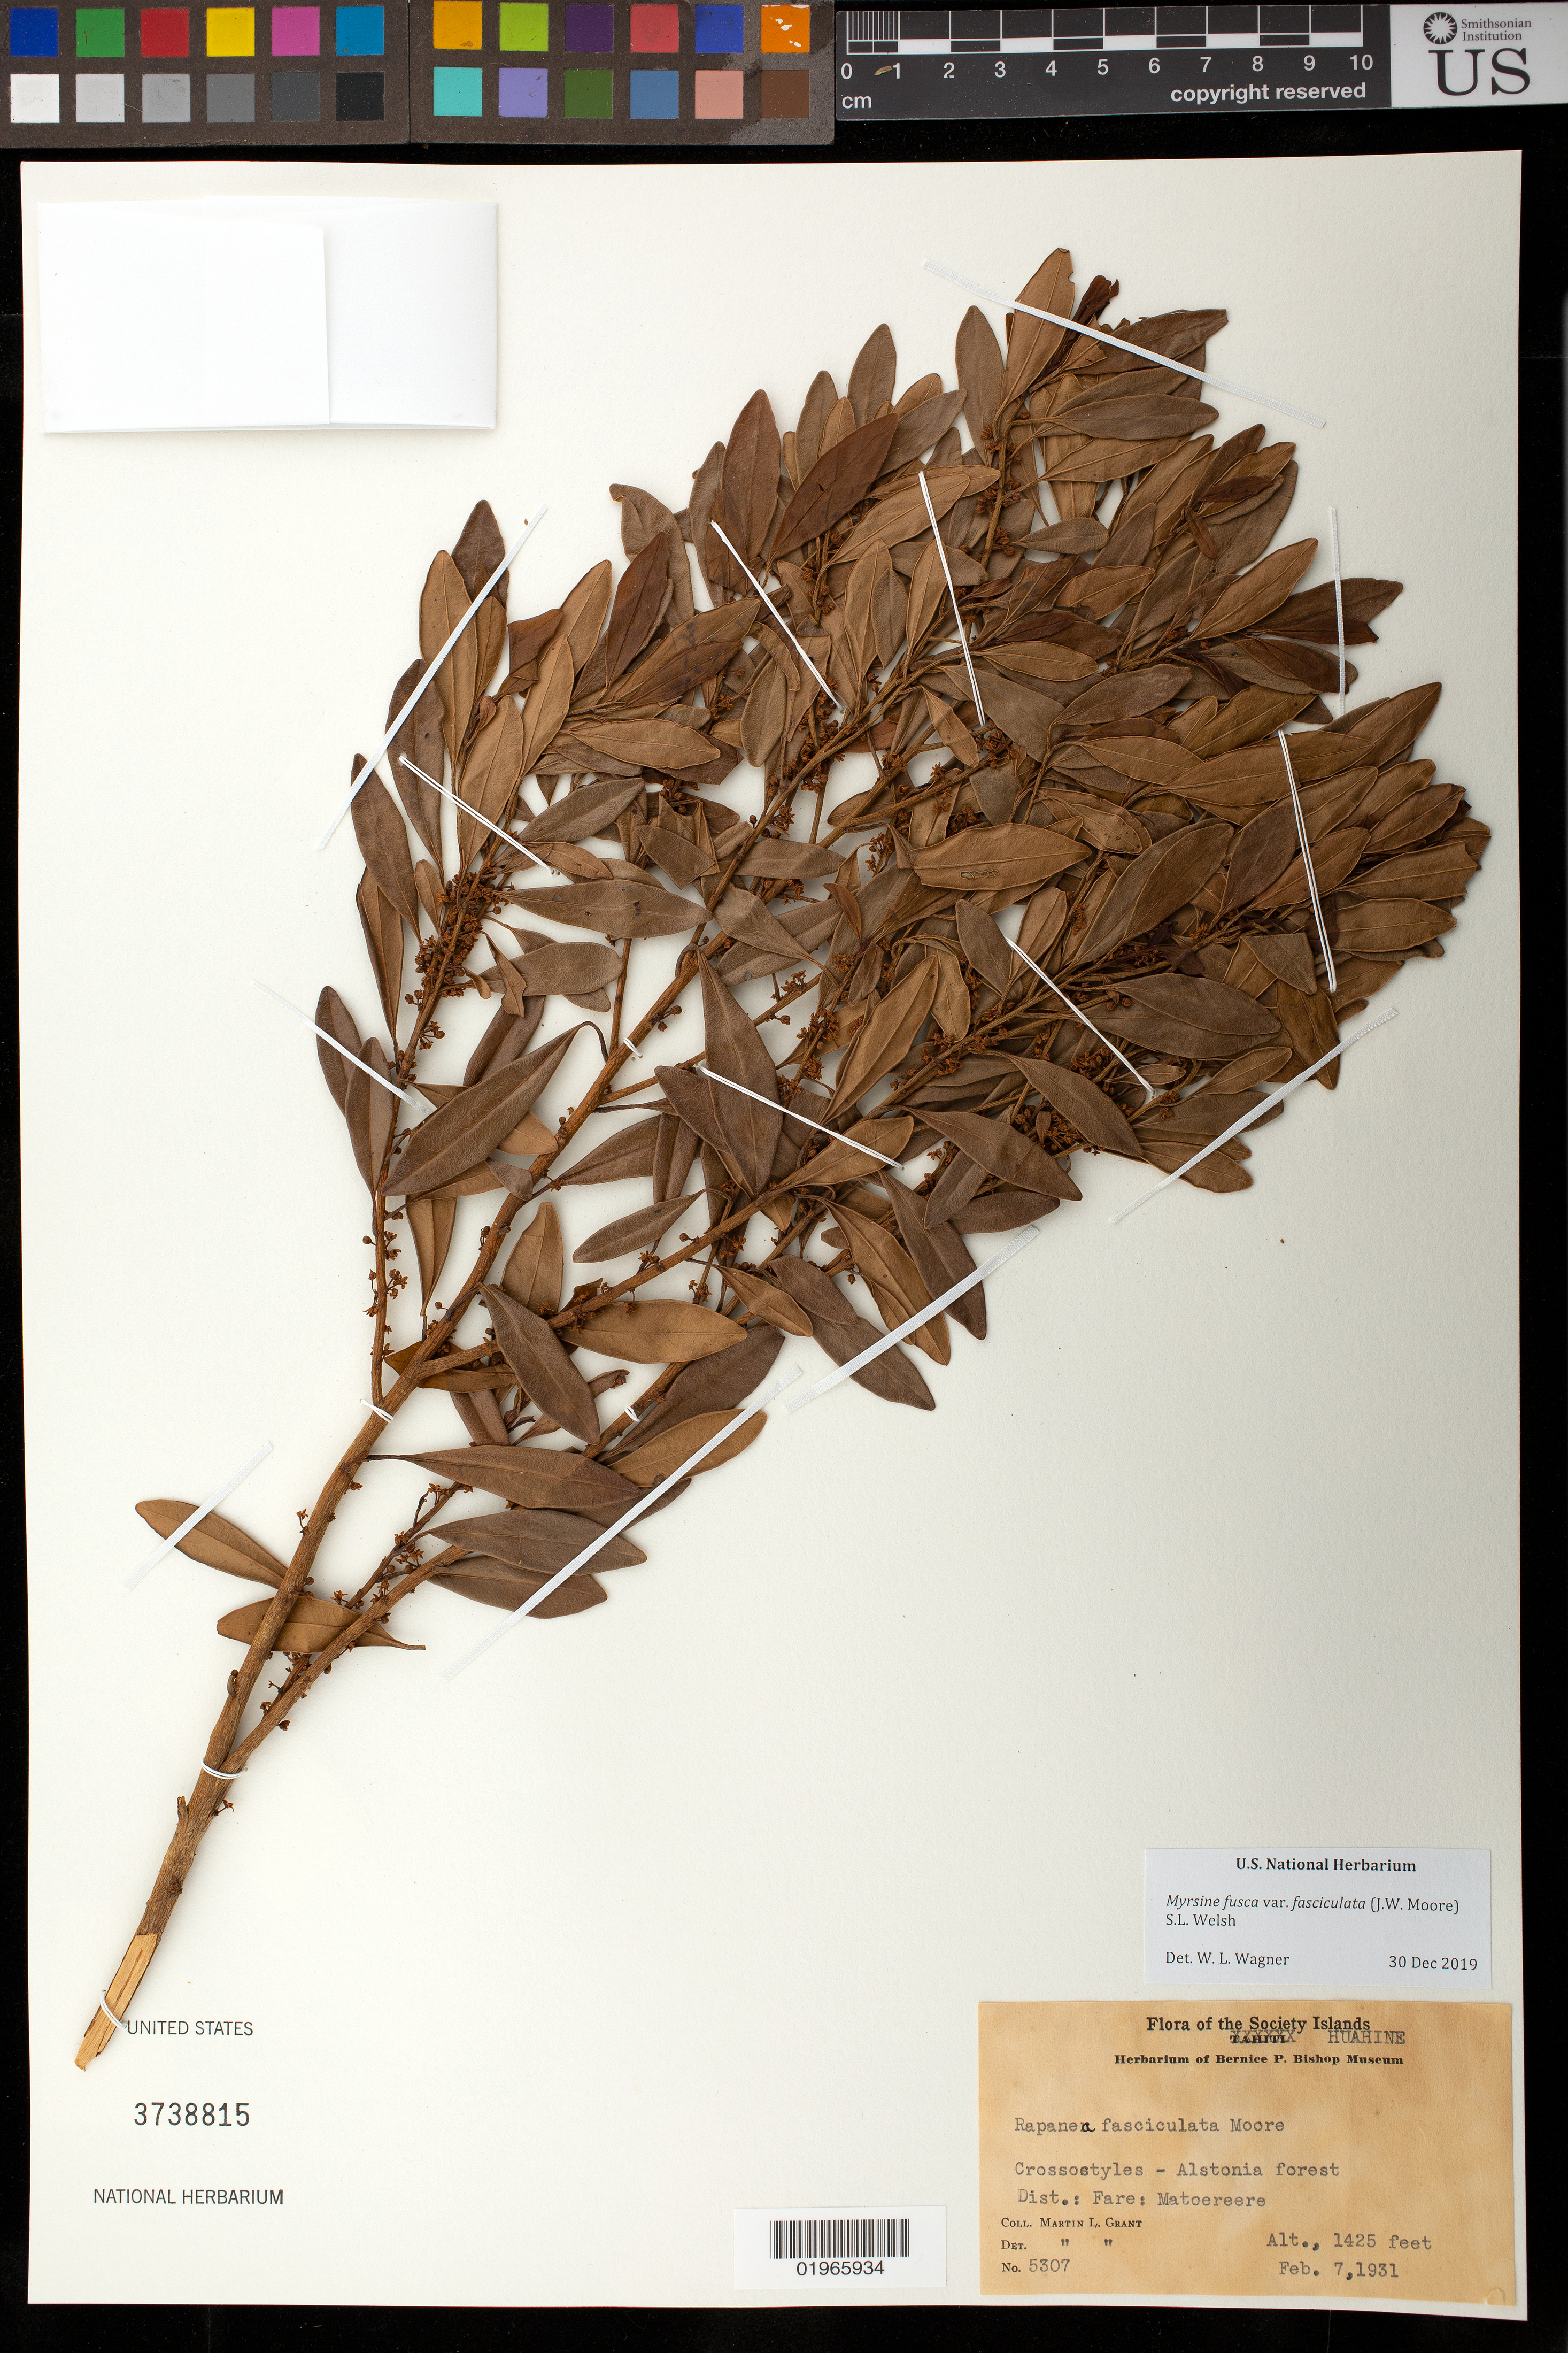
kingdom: Plantae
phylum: Tracheophyta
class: Magnoliopsida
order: Ericales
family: Primulaceae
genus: Myrsine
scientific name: Myrsine fusca var. fasciculata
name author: (J.W. Moore) S.L. Welsh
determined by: Wagner, W. L., (BOT), Smithsonian Institution - National Museum of Natural History (UNITED STATES)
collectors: M. L. Grant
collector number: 5307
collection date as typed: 7 Feb 1931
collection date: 1931-02-07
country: French Polynesia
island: Huahine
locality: Distr.: Fare: Matoereere. Huahine.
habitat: Forest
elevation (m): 434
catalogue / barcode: US 3738815